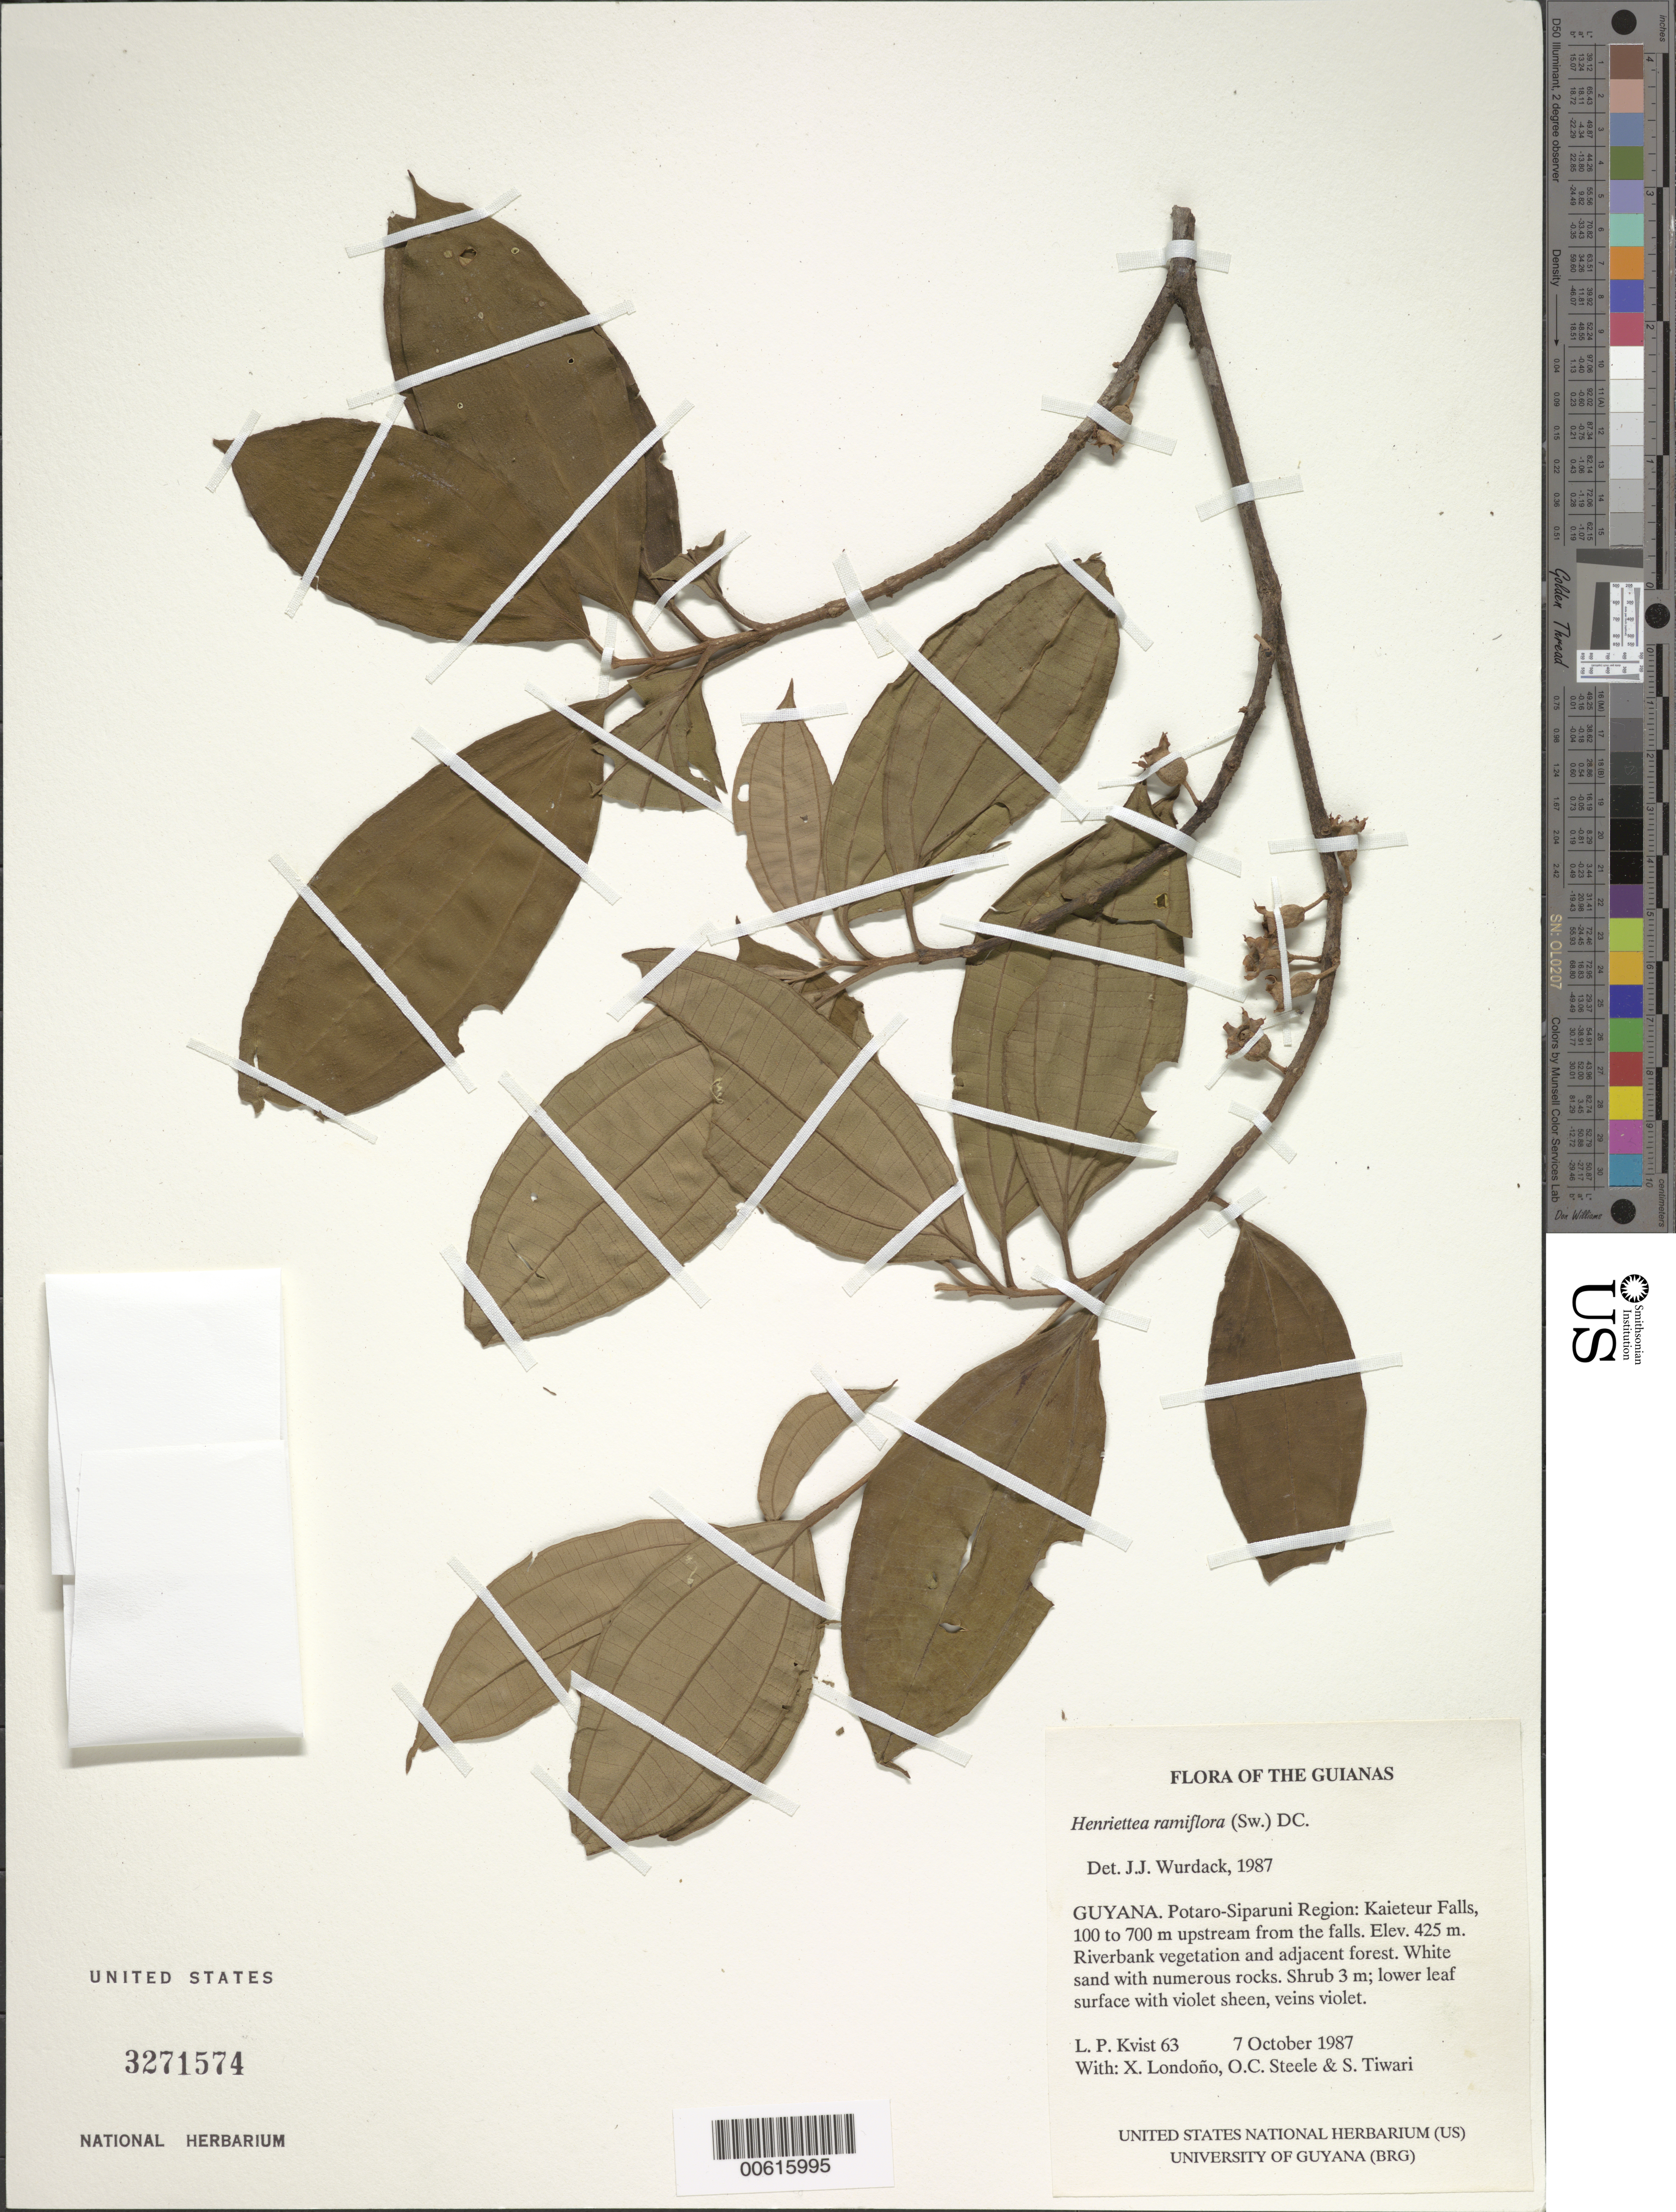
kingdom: Plantae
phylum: Tracheophyta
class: Magnoliopsida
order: Myrtales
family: Melastomataceae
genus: Henriettea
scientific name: Henriettea ramiflora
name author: (Sw.) DC.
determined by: Wurdack, John J., (US), US (UNITED STATES)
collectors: L. P. Kvist, X. Londoño, O. C. Steele & S. Tiwari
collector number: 63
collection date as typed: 7 October 1987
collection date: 1987-10-07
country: Guyana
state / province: Potaro-Siparuni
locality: Kaieteur Falls, 100 to 700 m upstream from the falls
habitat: Riverbank vegetation and adjacent forest. White sand with numerous rocks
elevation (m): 425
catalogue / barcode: US 3271574